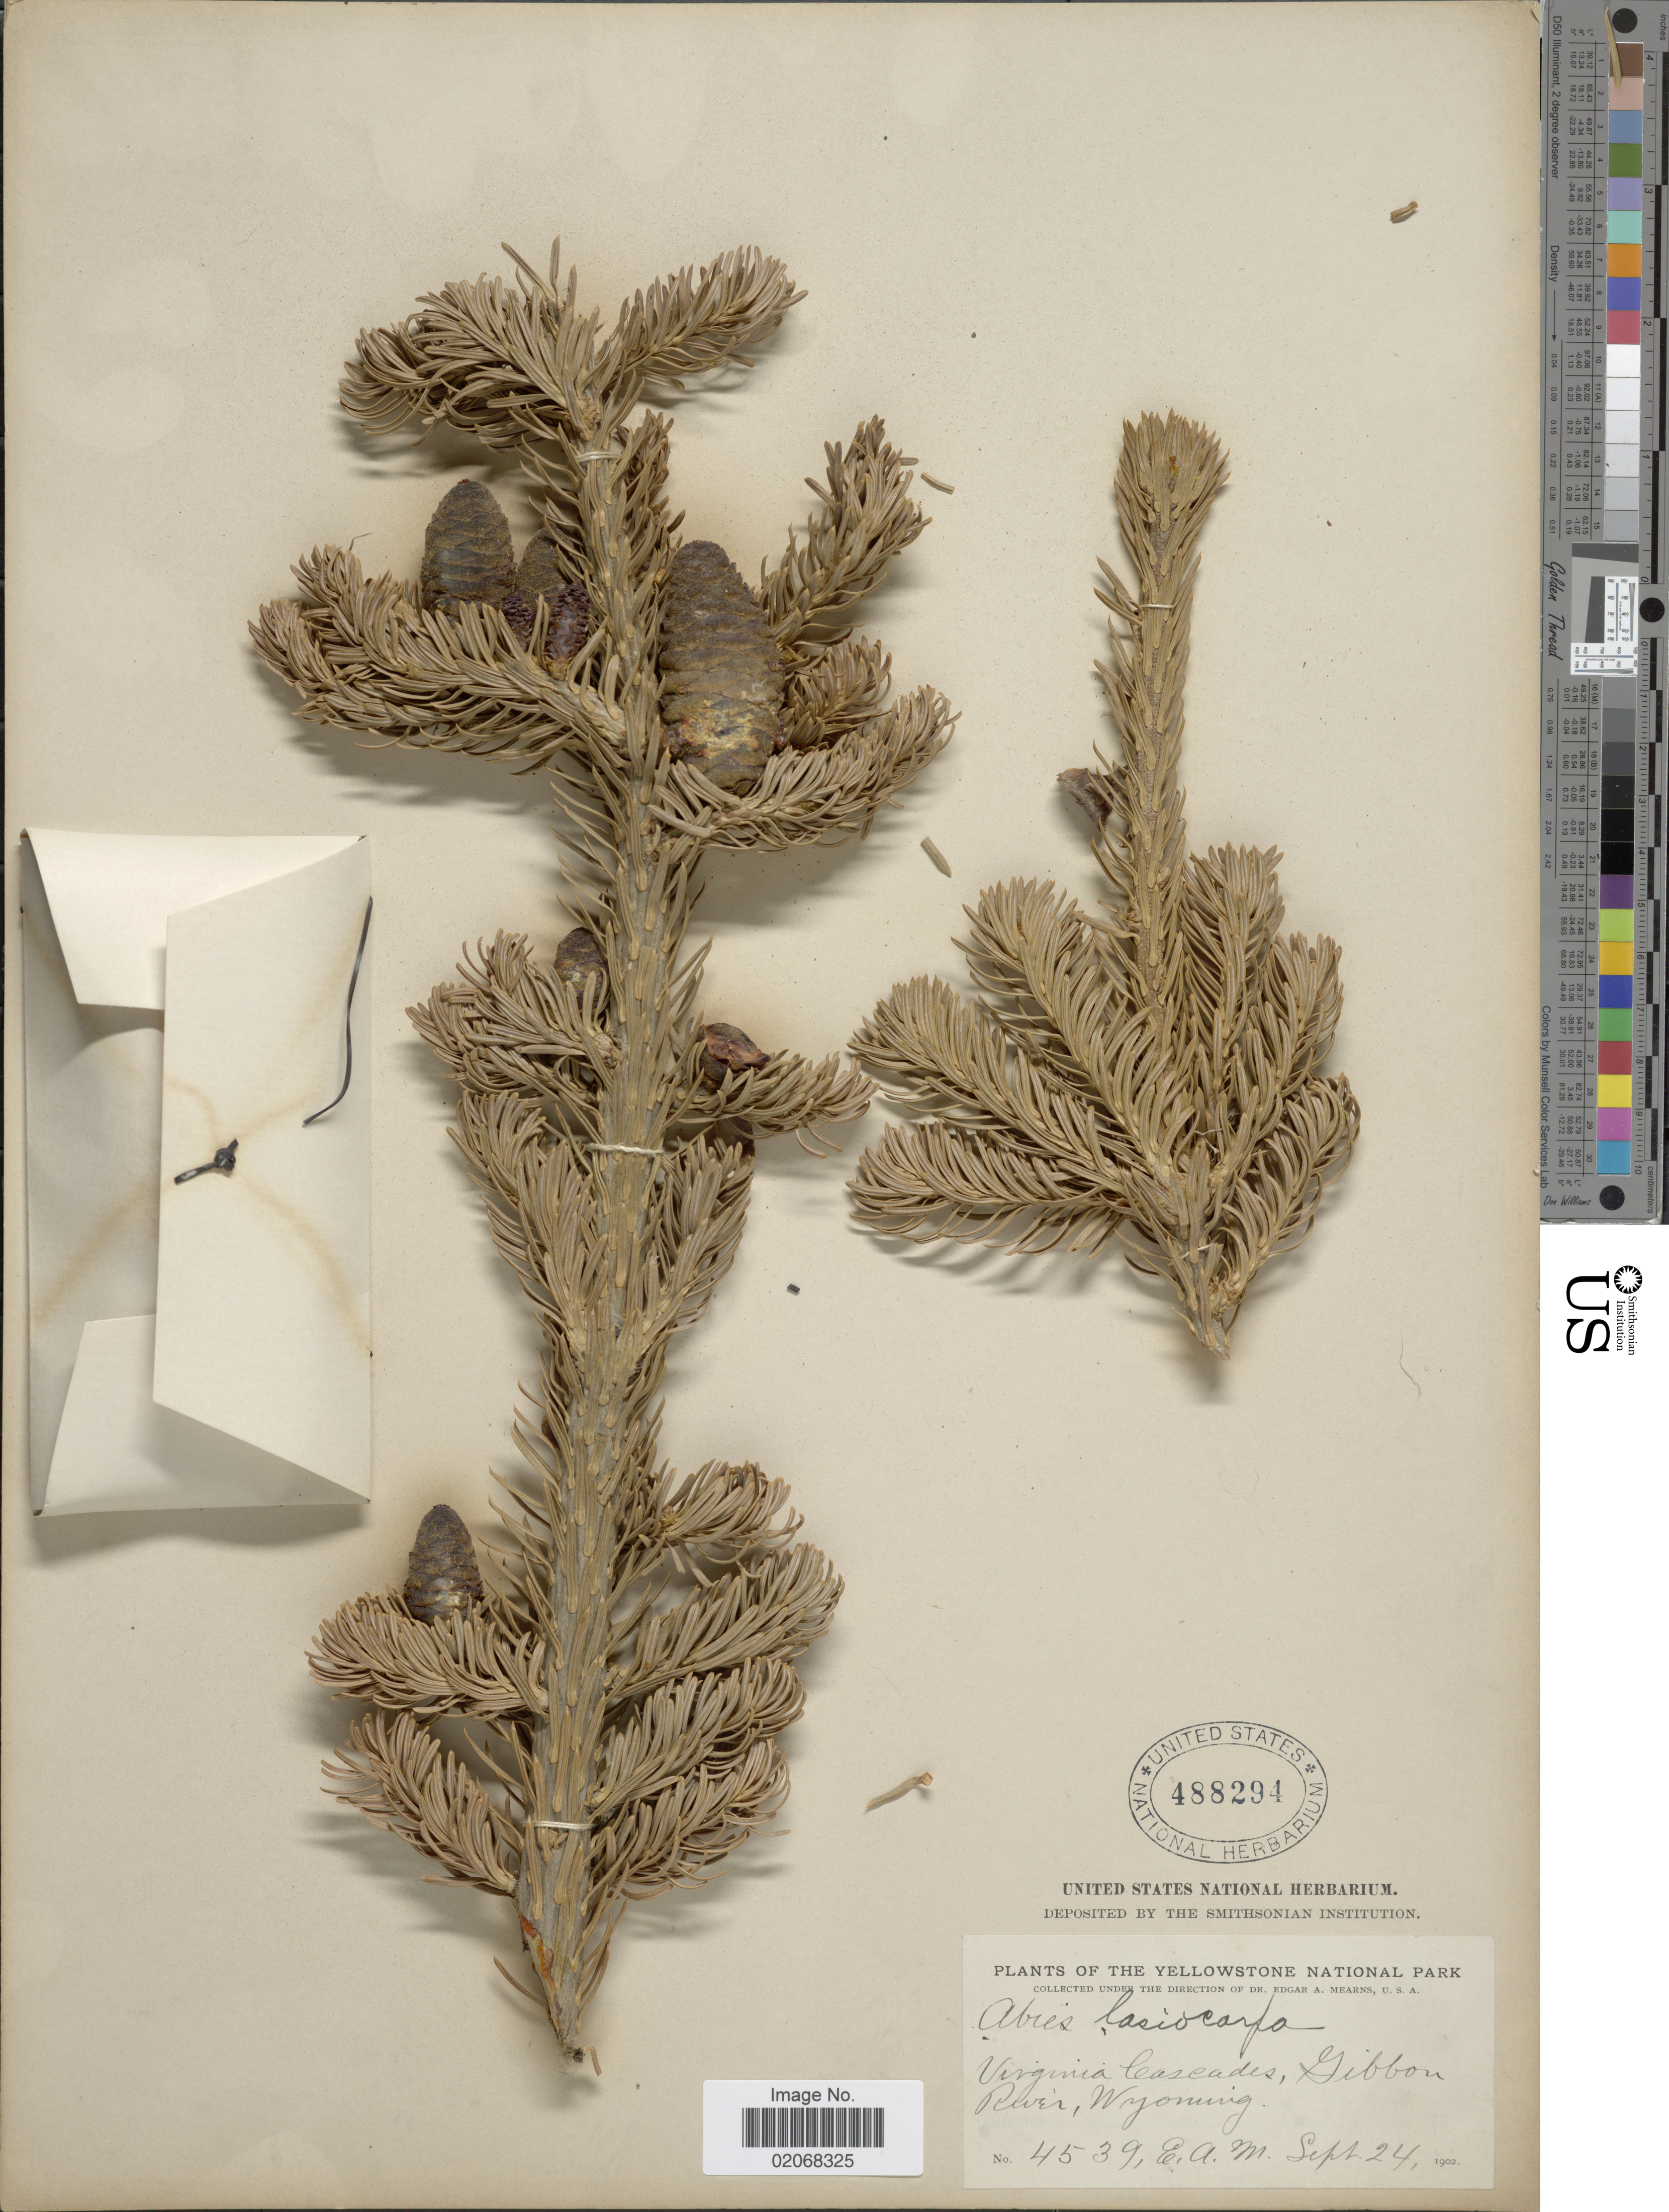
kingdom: Plantae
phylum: Tracheophyta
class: Pinopsida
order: Pinales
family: Pinaceae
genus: Abies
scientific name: Abies lasiocarpa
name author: (Hook.) Nutt.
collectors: E. A. Mearns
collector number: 4539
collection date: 1902-09-24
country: United States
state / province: Wyoming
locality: The Yellowstone National Park, Virginia Cascades, Gibbon River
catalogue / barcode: US 488294